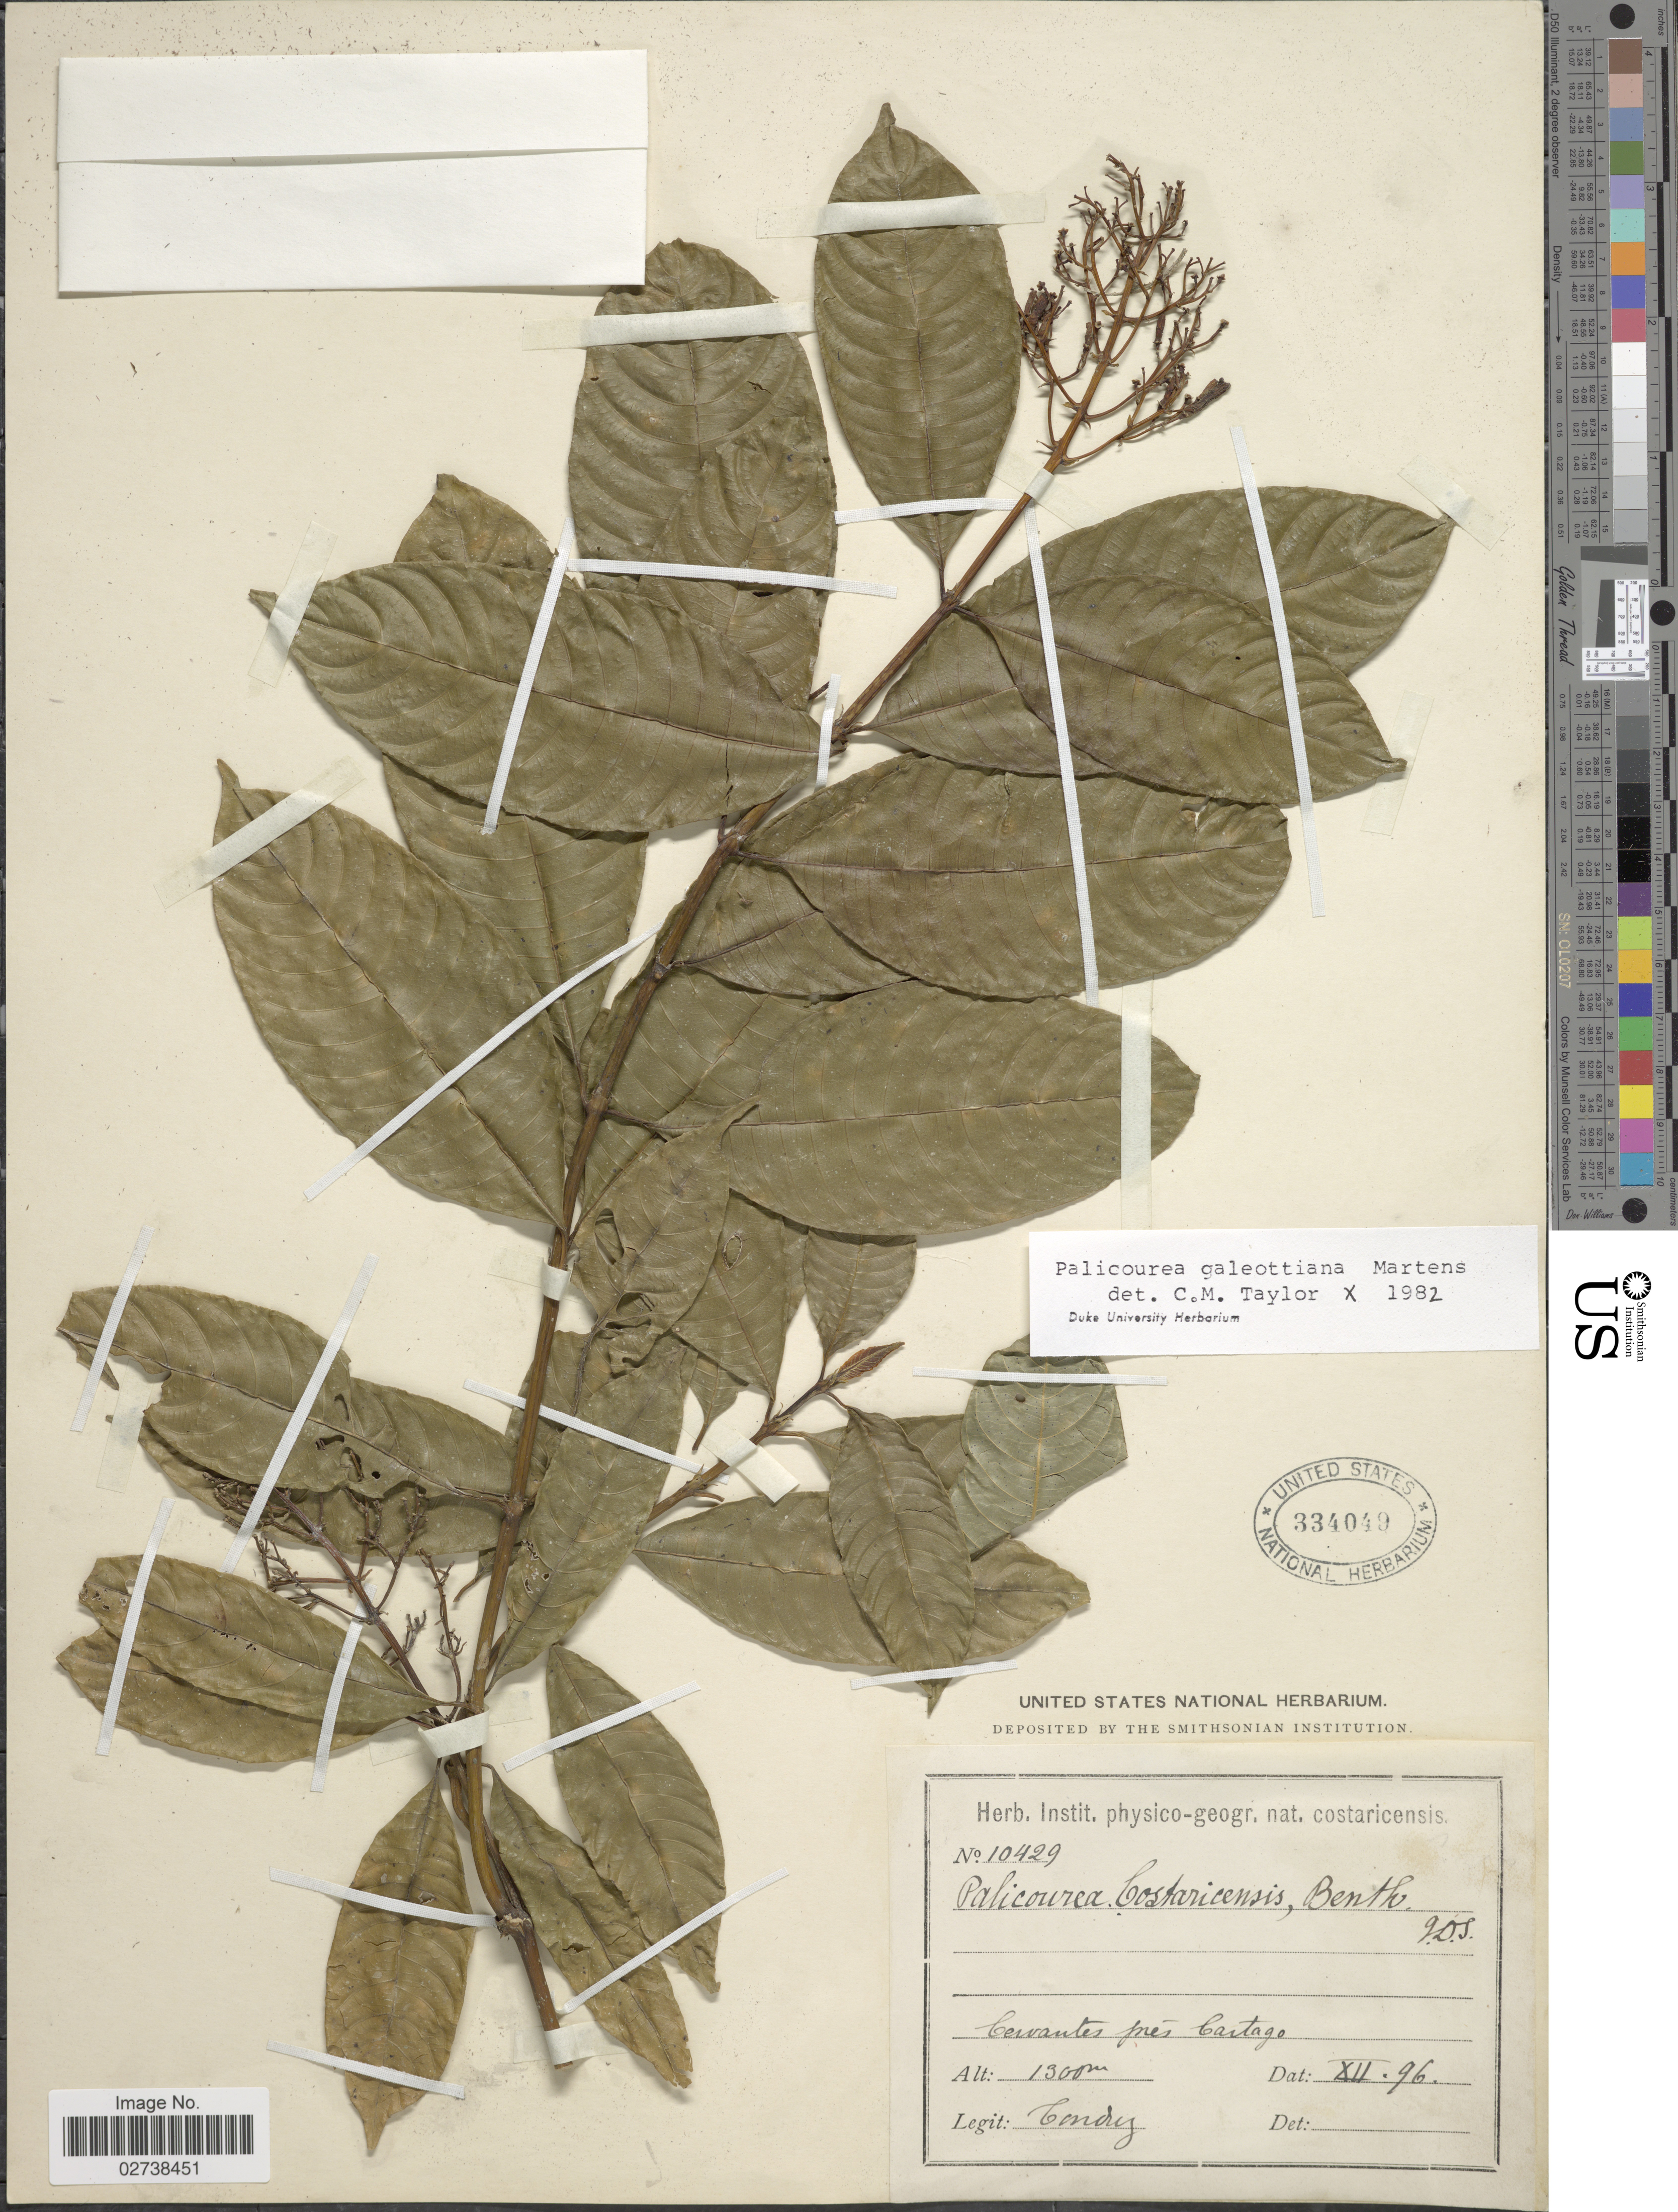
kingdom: Plantae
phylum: Tracheophyta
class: Magnoliopsida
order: Gentianales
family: Rubiaceae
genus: Palicourea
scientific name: Palicourea galeottiana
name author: M. Martens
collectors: A. Tonduz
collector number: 10429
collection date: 1896-12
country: Costa Rica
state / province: Cartago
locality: Cervantes pres Cartago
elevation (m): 1300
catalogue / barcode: US 334049